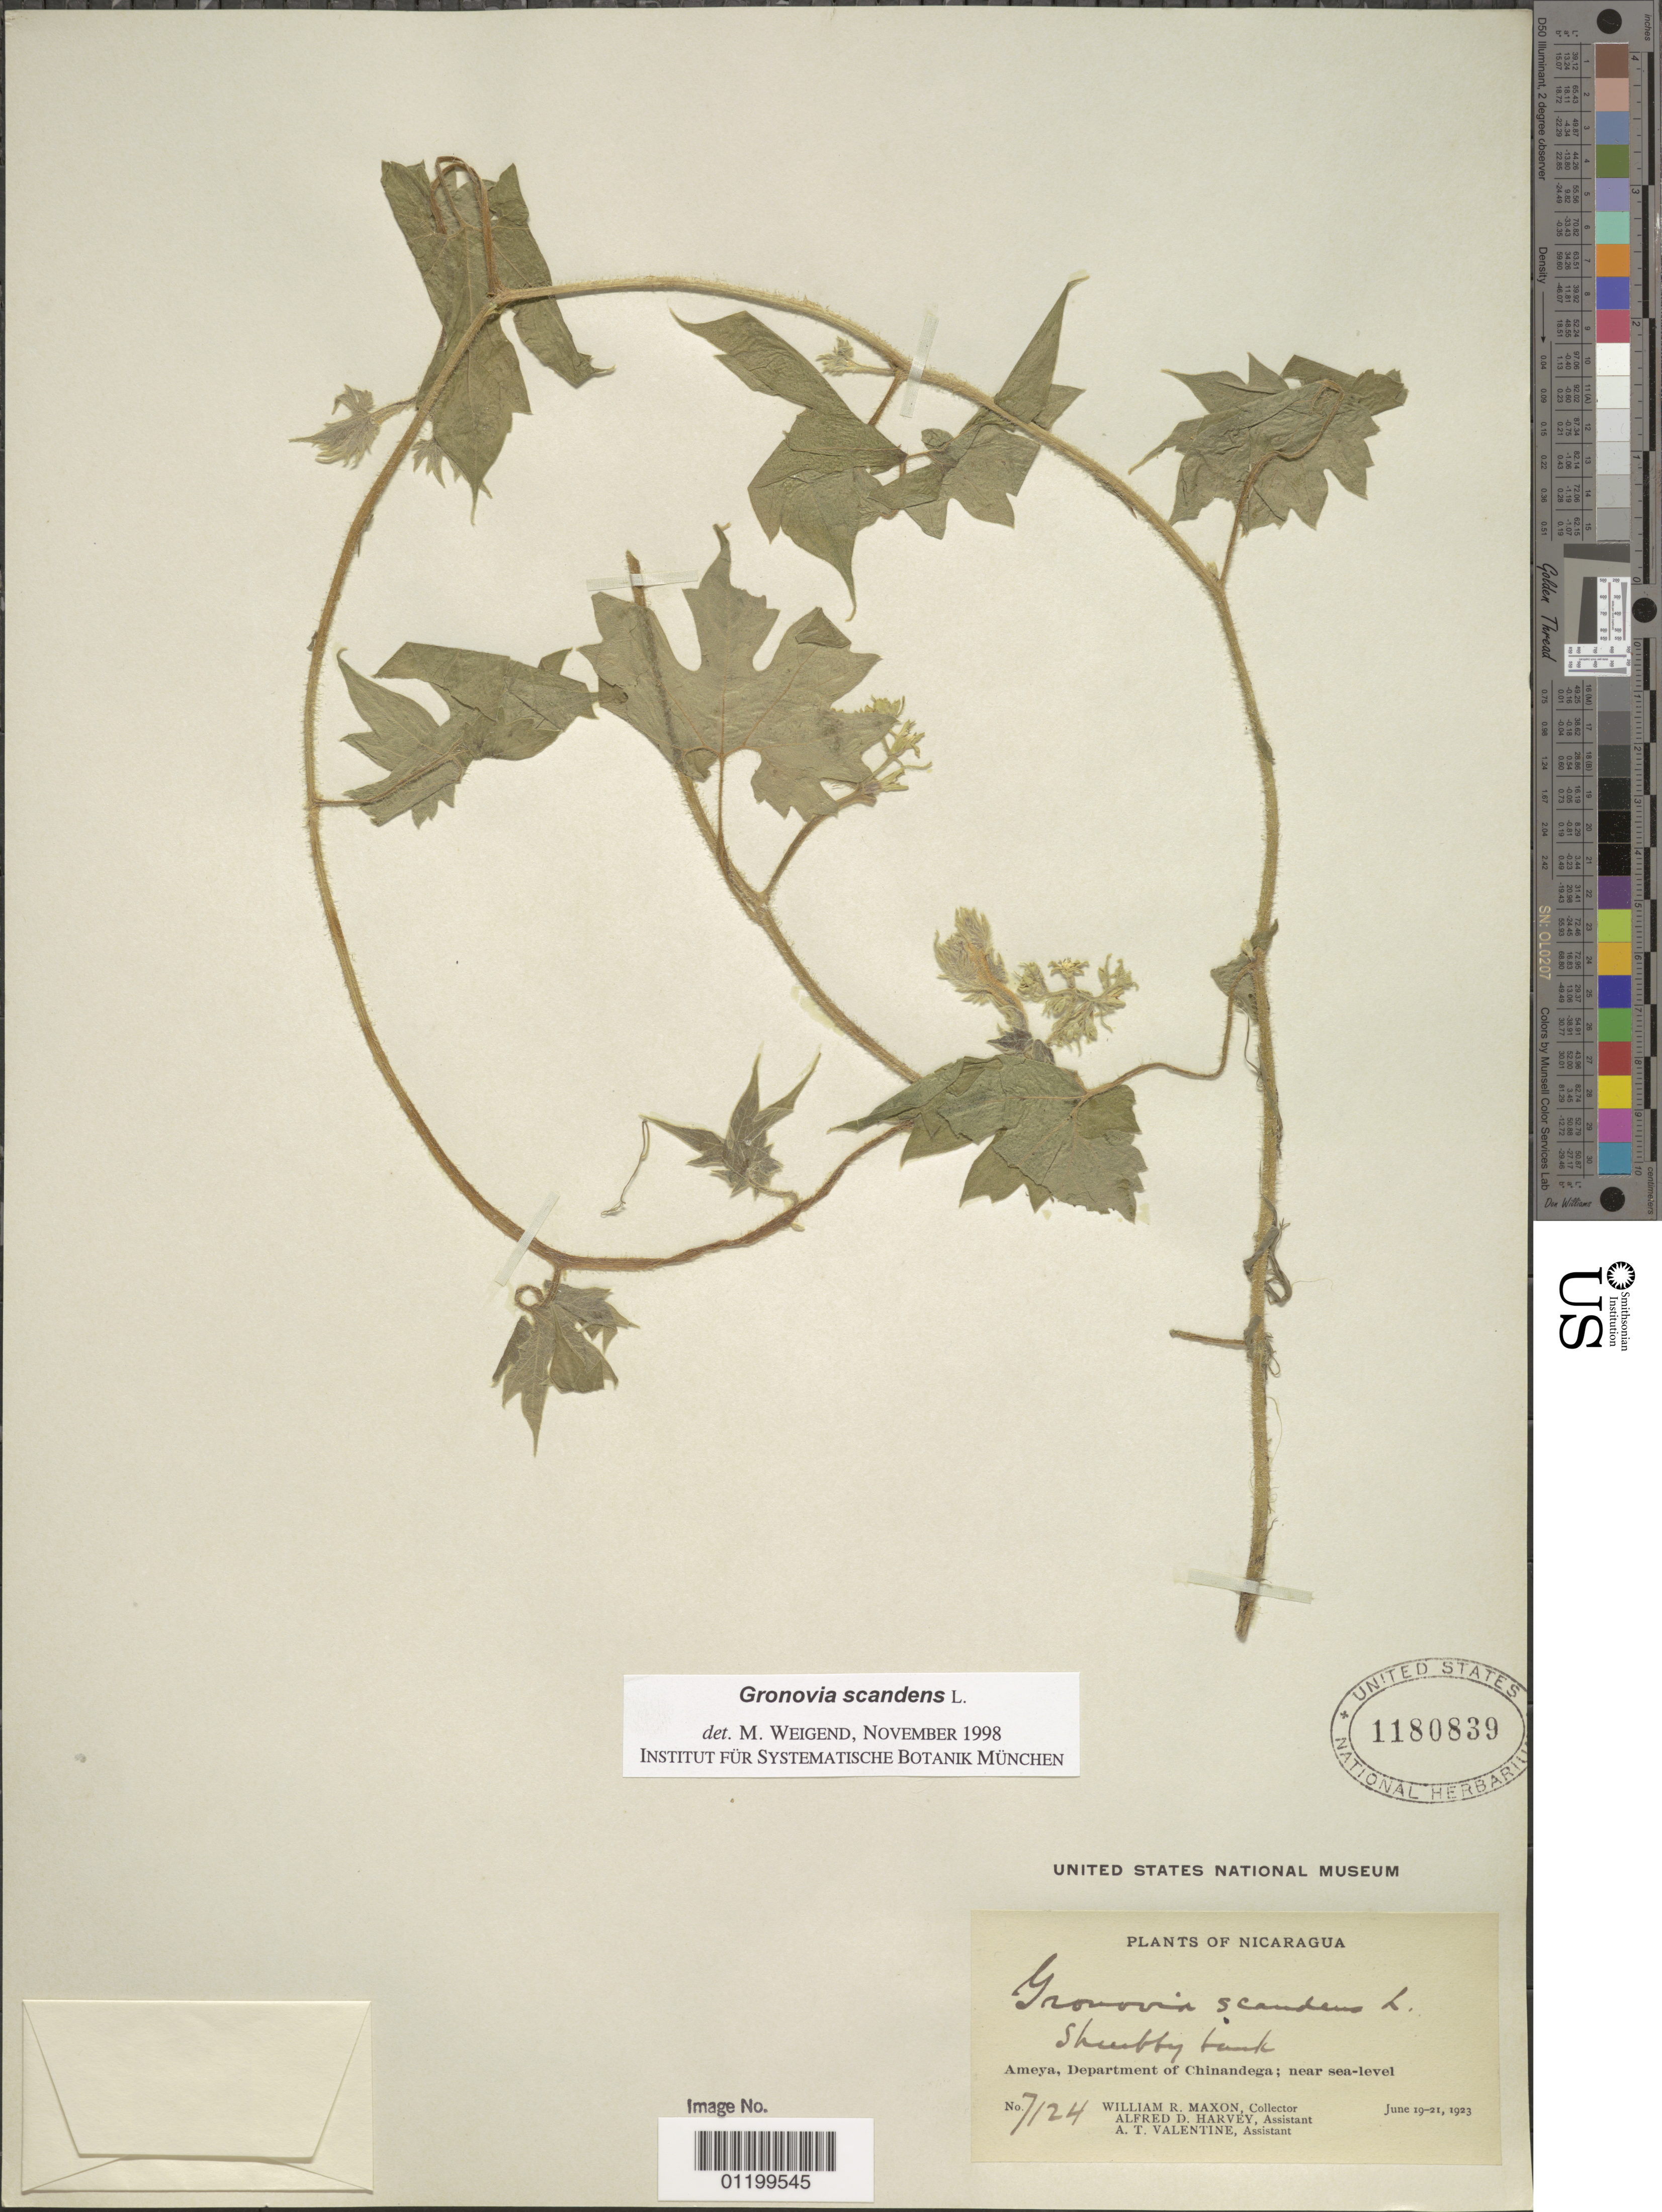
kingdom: Plantae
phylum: Tracheophyta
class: Magnoliopsida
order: Cornales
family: Loasaceae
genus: Gronovia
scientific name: Gronovia scandens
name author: L.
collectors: W. R. Maxon, A. D. Harvey & A. Valentine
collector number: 7124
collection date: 1923-06-19/1923-06-21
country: Nicaragua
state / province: Chinandega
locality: Ameya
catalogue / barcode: US 1180839